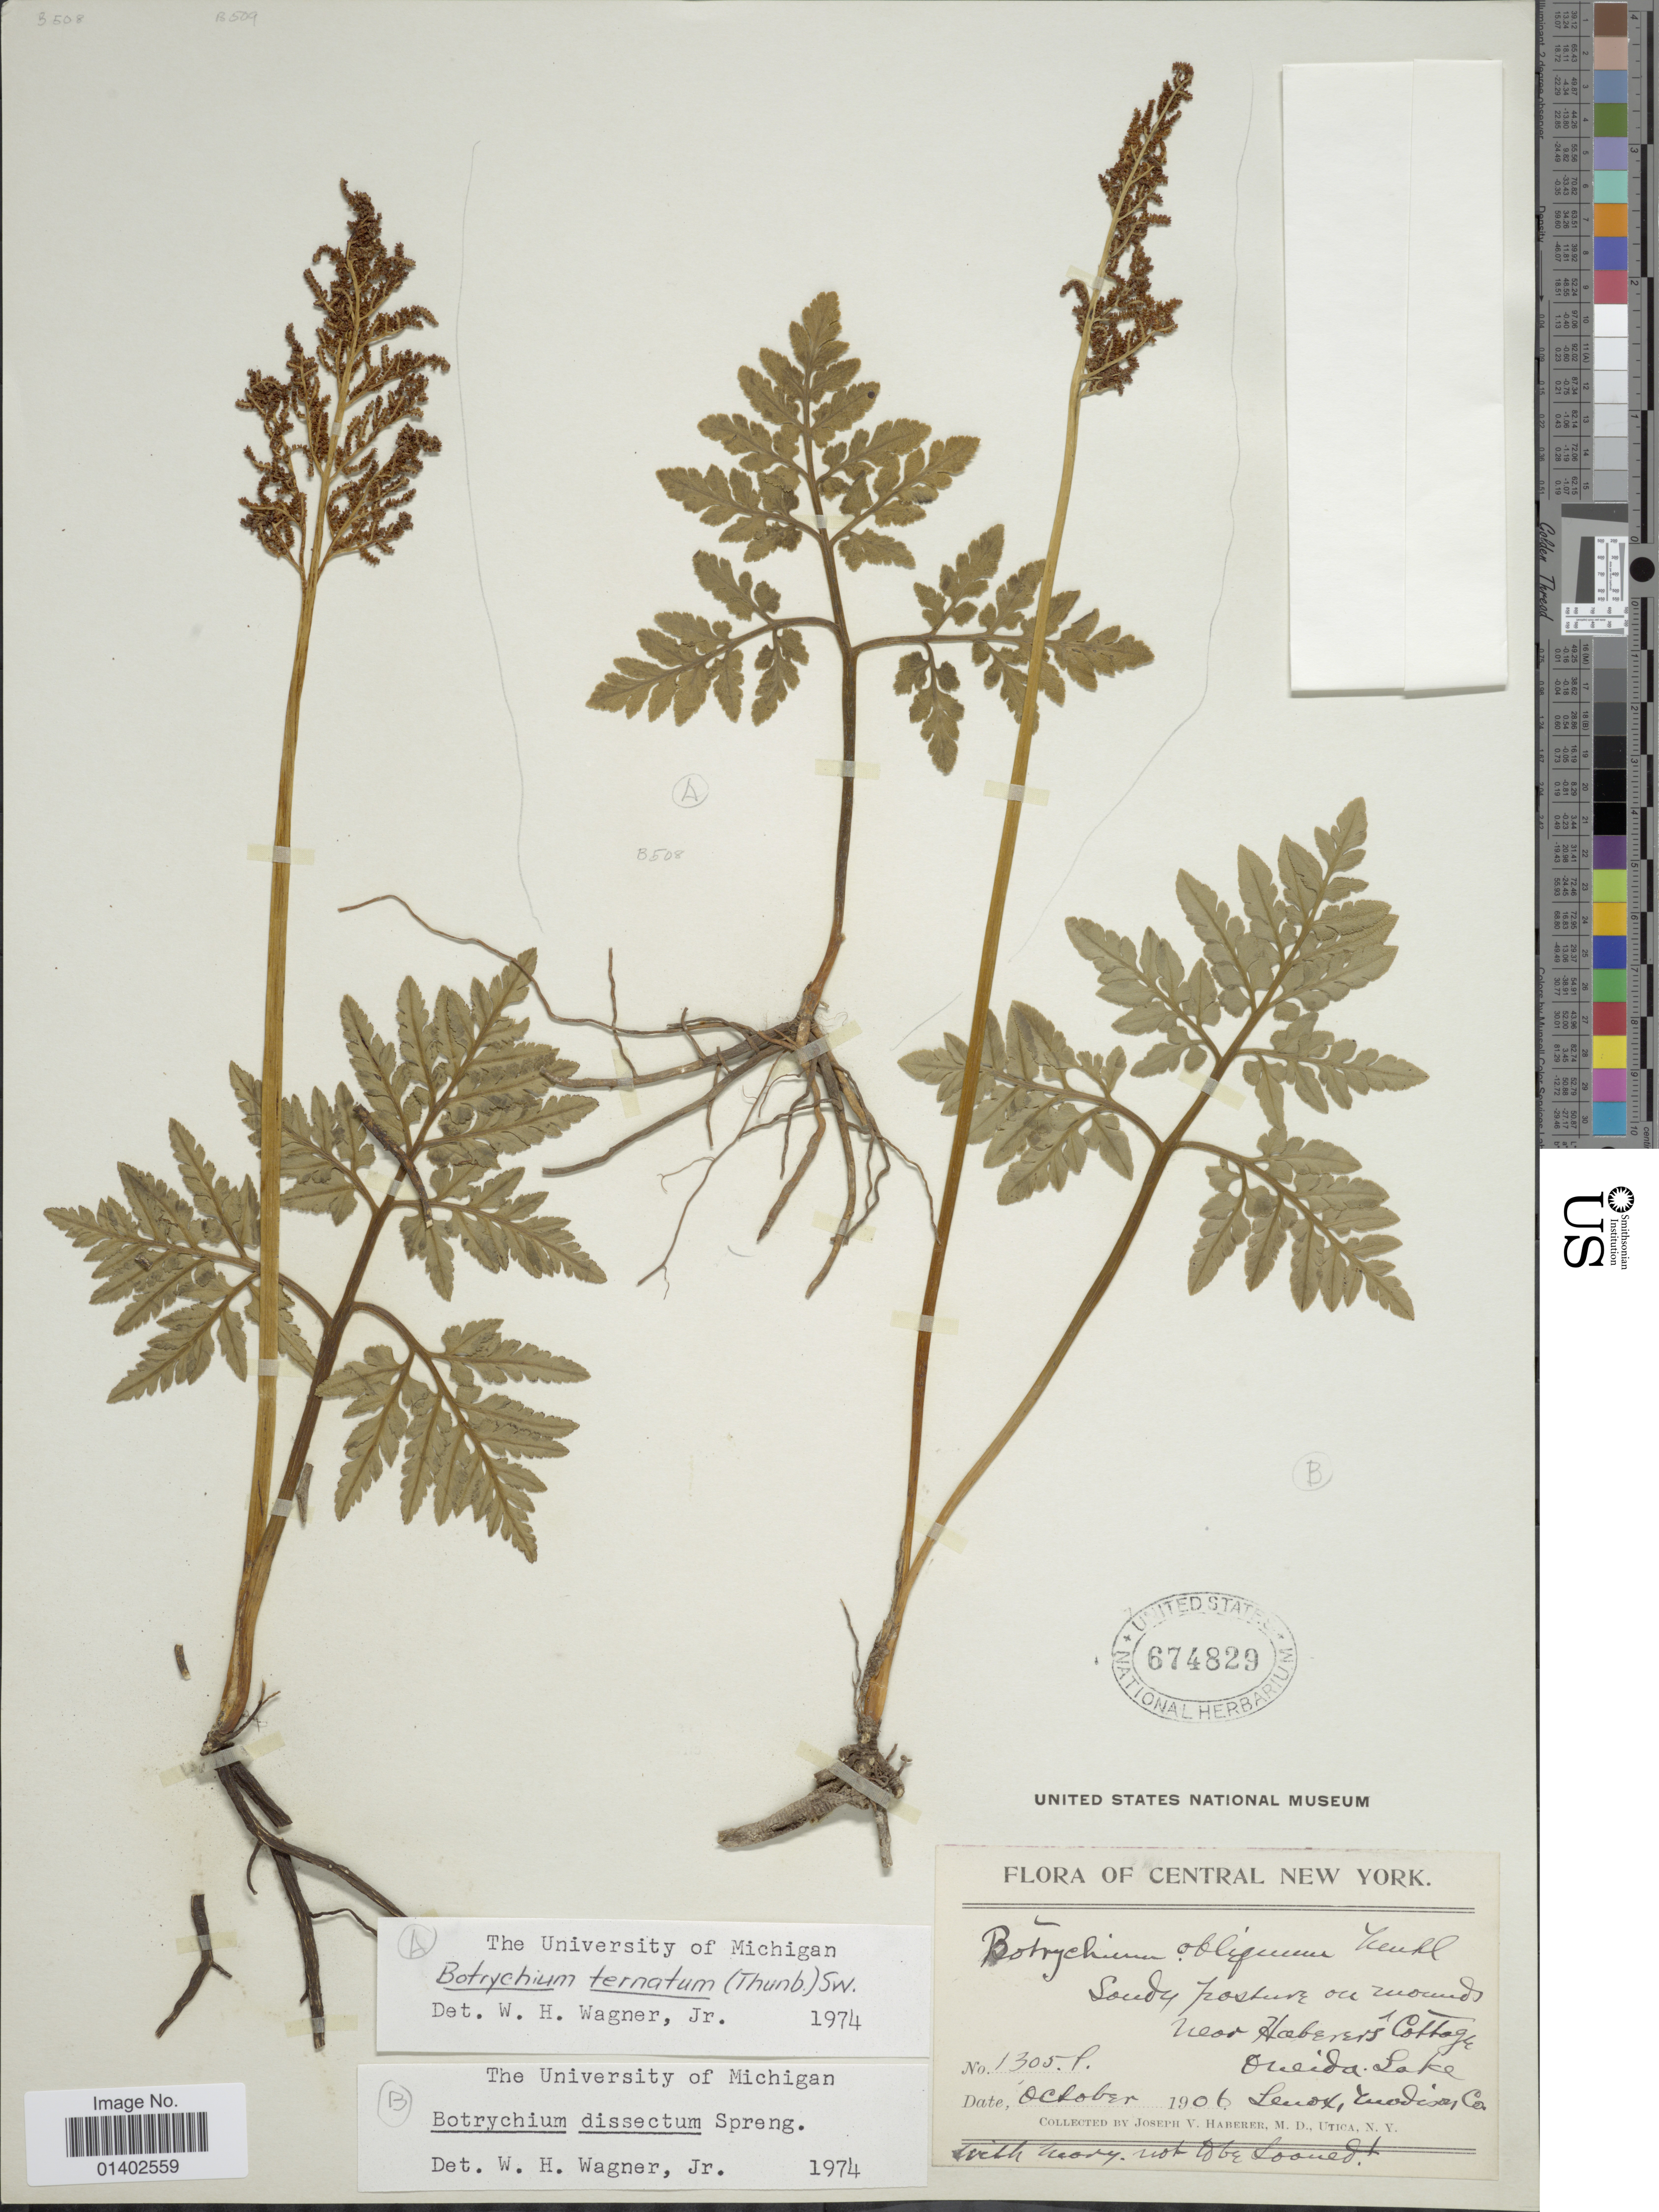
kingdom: Plantae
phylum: Tracheophyta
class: Polypodiopsida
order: Ophioglossales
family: Ophioglossaceae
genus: Botrychium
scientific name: Botrychium rugulosum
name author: W.H. Wagner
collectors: J. V. Haberer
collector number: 1305e *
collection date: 1906-10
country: United States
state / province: New York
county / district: Oneida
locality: Central New York, Near Haberers Cottage, Oneida Lake, Lenox, Madison Co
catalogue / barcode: US 674829